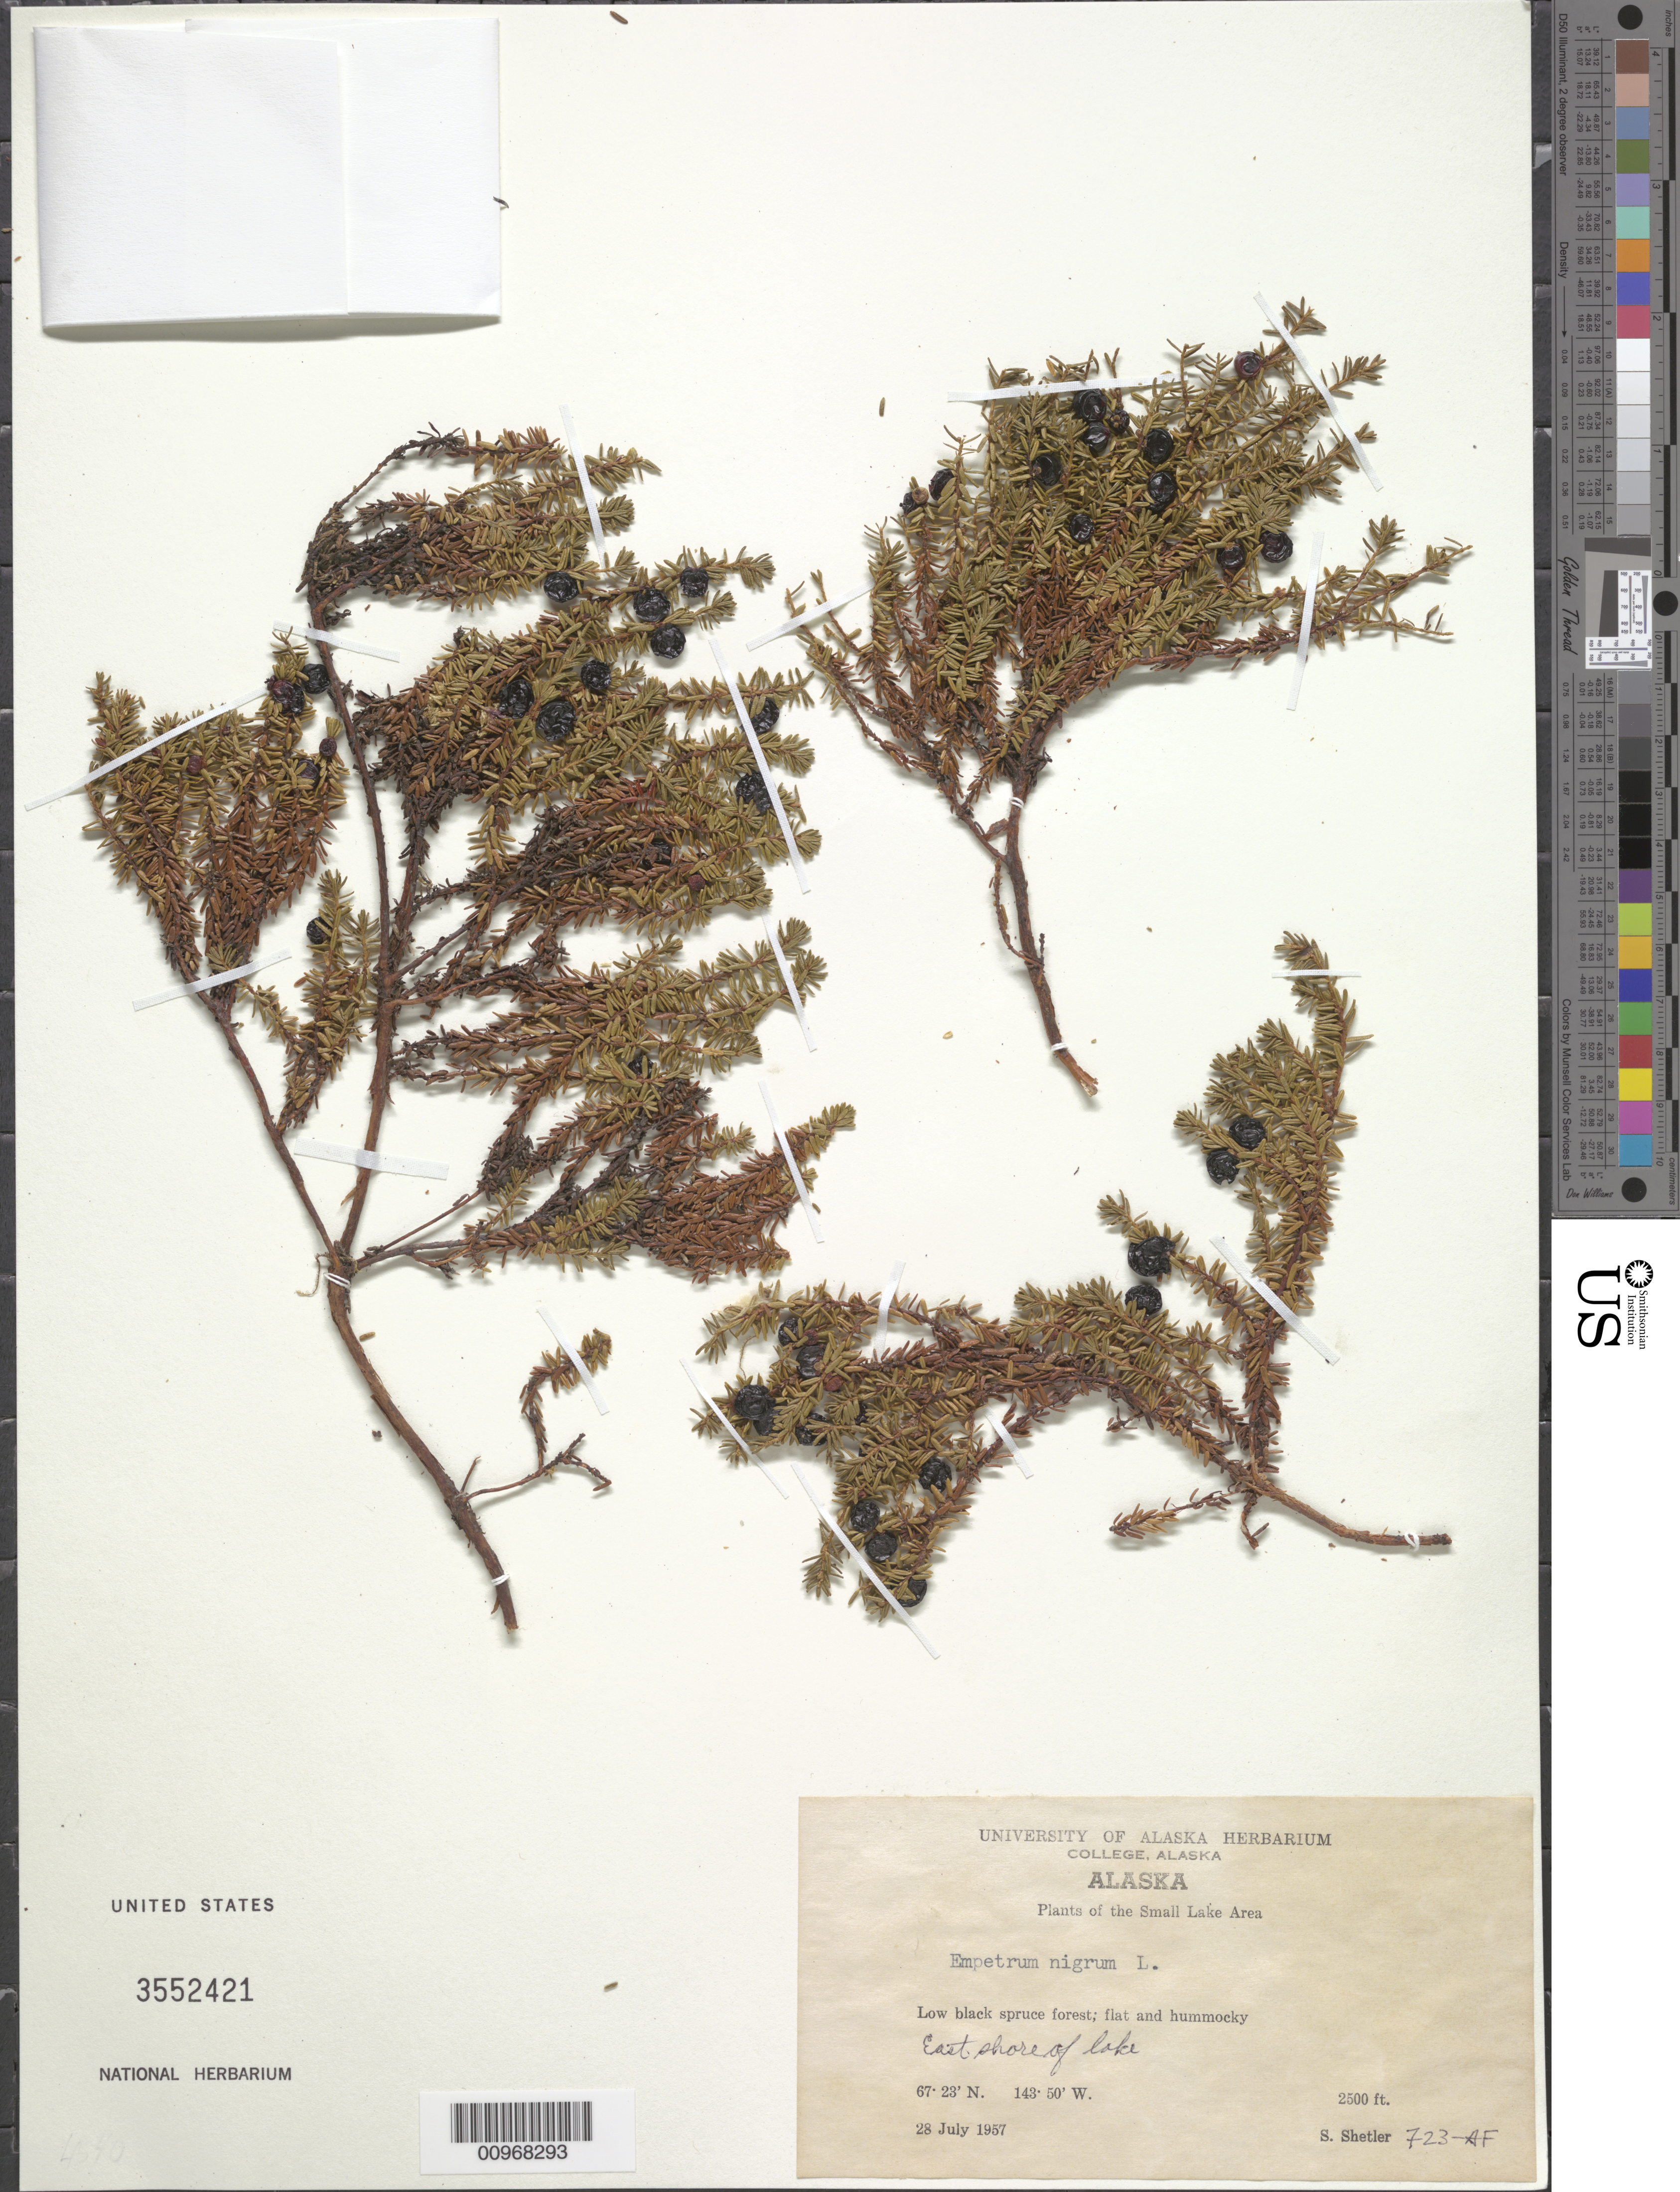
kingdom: Plantae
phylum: Tracheophyta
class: Magnoliopsida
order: Ericales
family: Ericaceae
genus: Empetrum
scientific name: Empetrum nigrum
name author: L.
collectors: S. Shetler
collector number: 723-AF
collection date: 1957-07-28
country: United States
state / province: Alaska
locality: The Small Lake Area. East shore of lake.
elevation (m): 762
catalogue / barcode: US 3552421